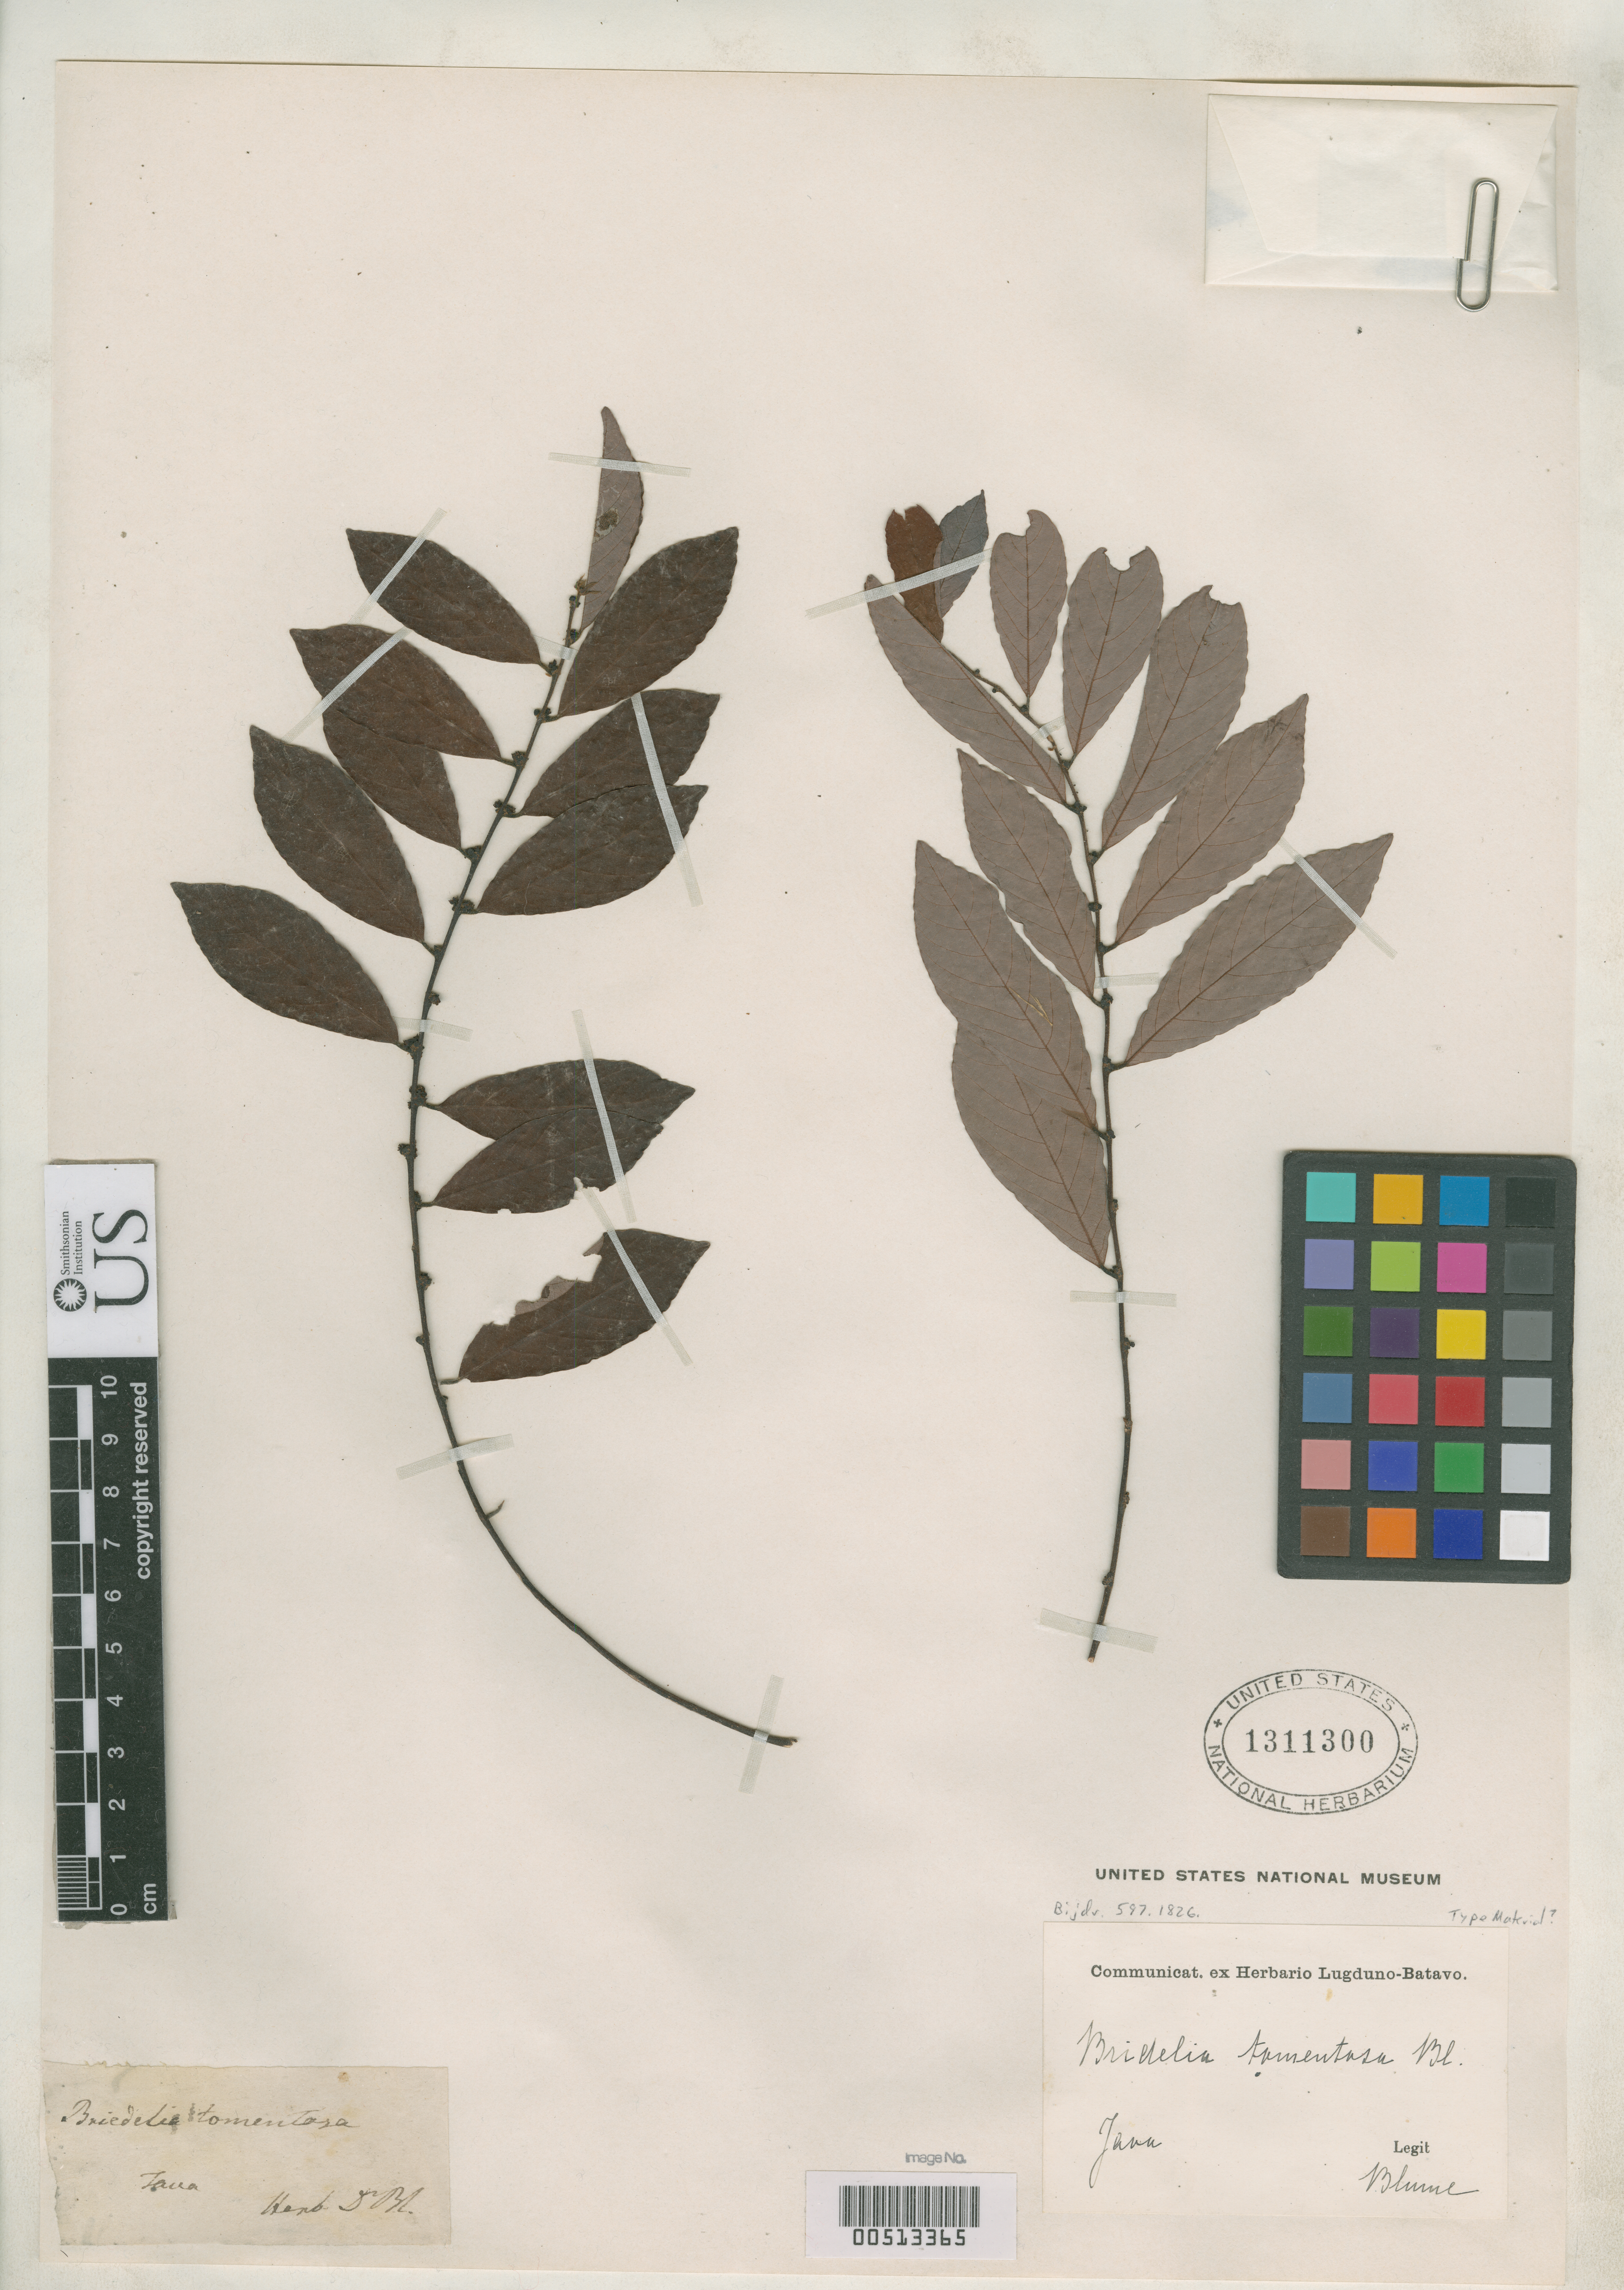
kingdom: Plantae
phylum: Tracheophyta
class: Magnoliopsida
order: Malpighiales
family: Phyllanthaceae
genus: Bridelia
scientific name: Bridelia tomentosa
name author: Blume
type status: Type Material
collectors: C. L. von Blume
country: Indonesia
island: Java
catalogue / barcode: US 1311300